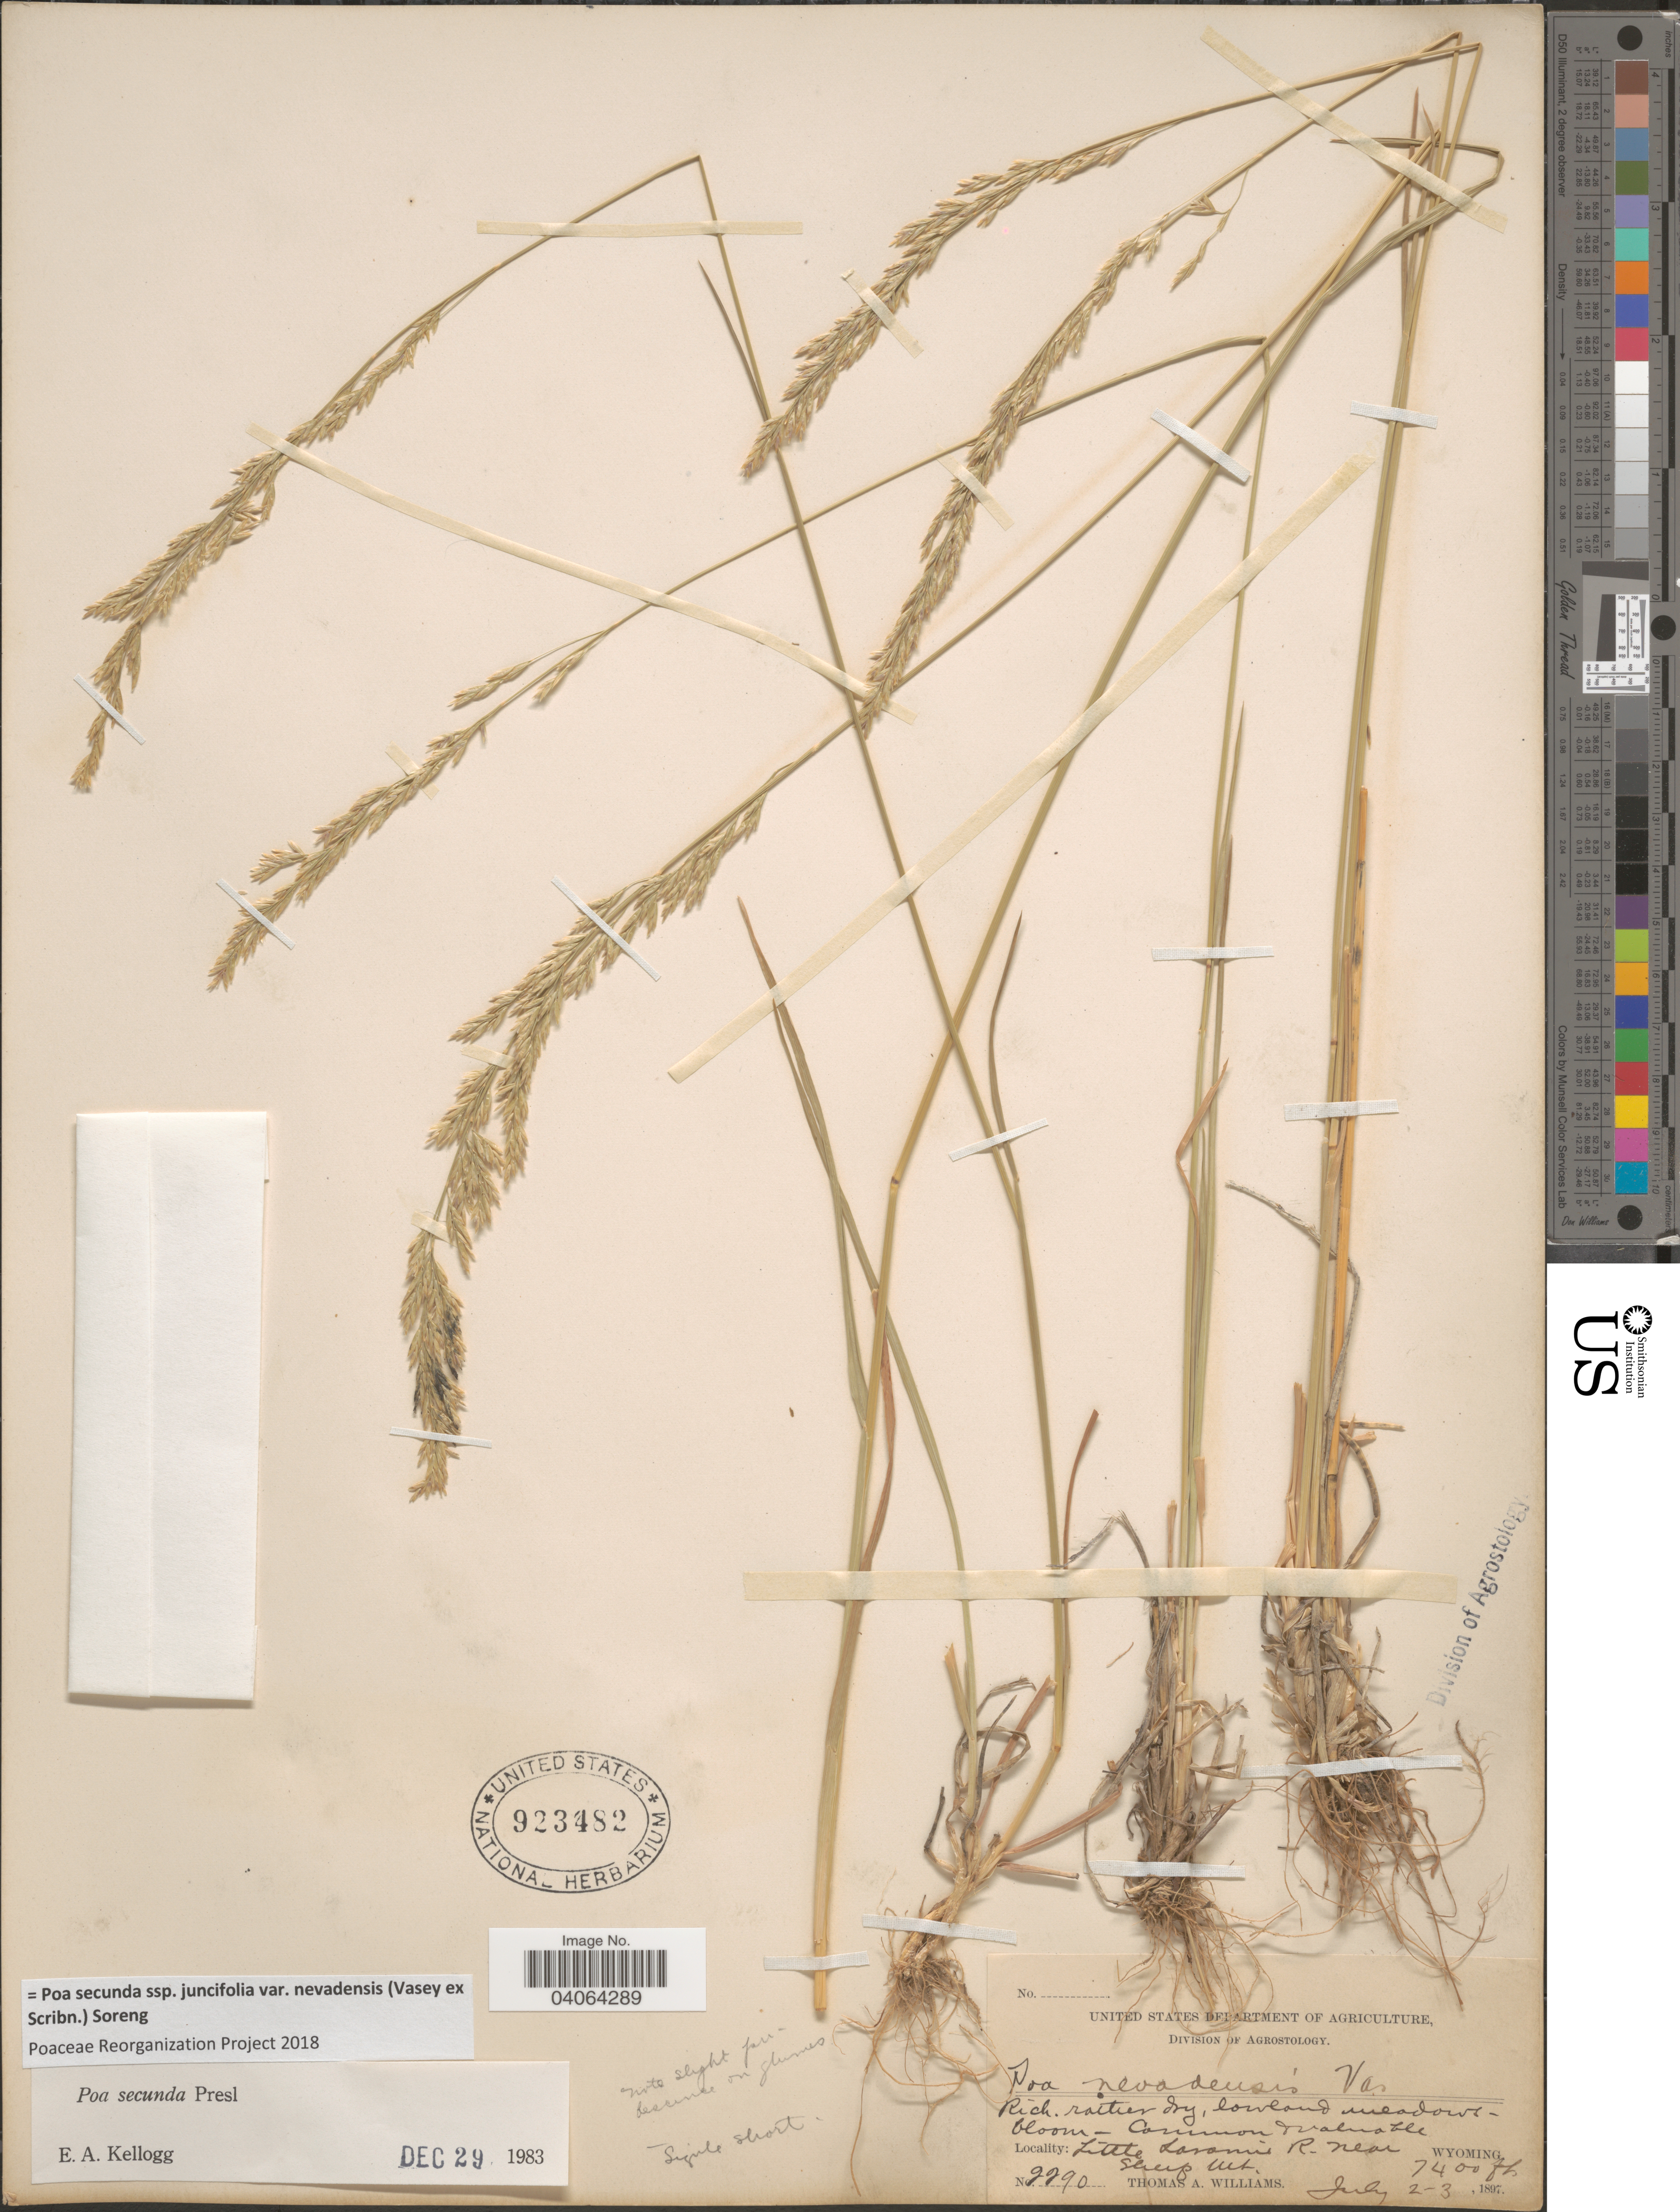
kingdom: Plantae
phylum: Tracheophyta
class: Liliopsida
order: Poales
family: Poaceae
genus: Poa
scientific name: Poa secunda subsp. juncifolia var. nevadensis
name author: (Vasey ex Scribn.) Soreng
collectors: T. A. Williams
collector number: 2290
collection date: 1897-07-02/1897-07-03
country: United States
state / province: Wyoming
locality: Little Laramie R. near Sheep Mt.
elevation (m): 2256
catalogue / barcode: US 923482